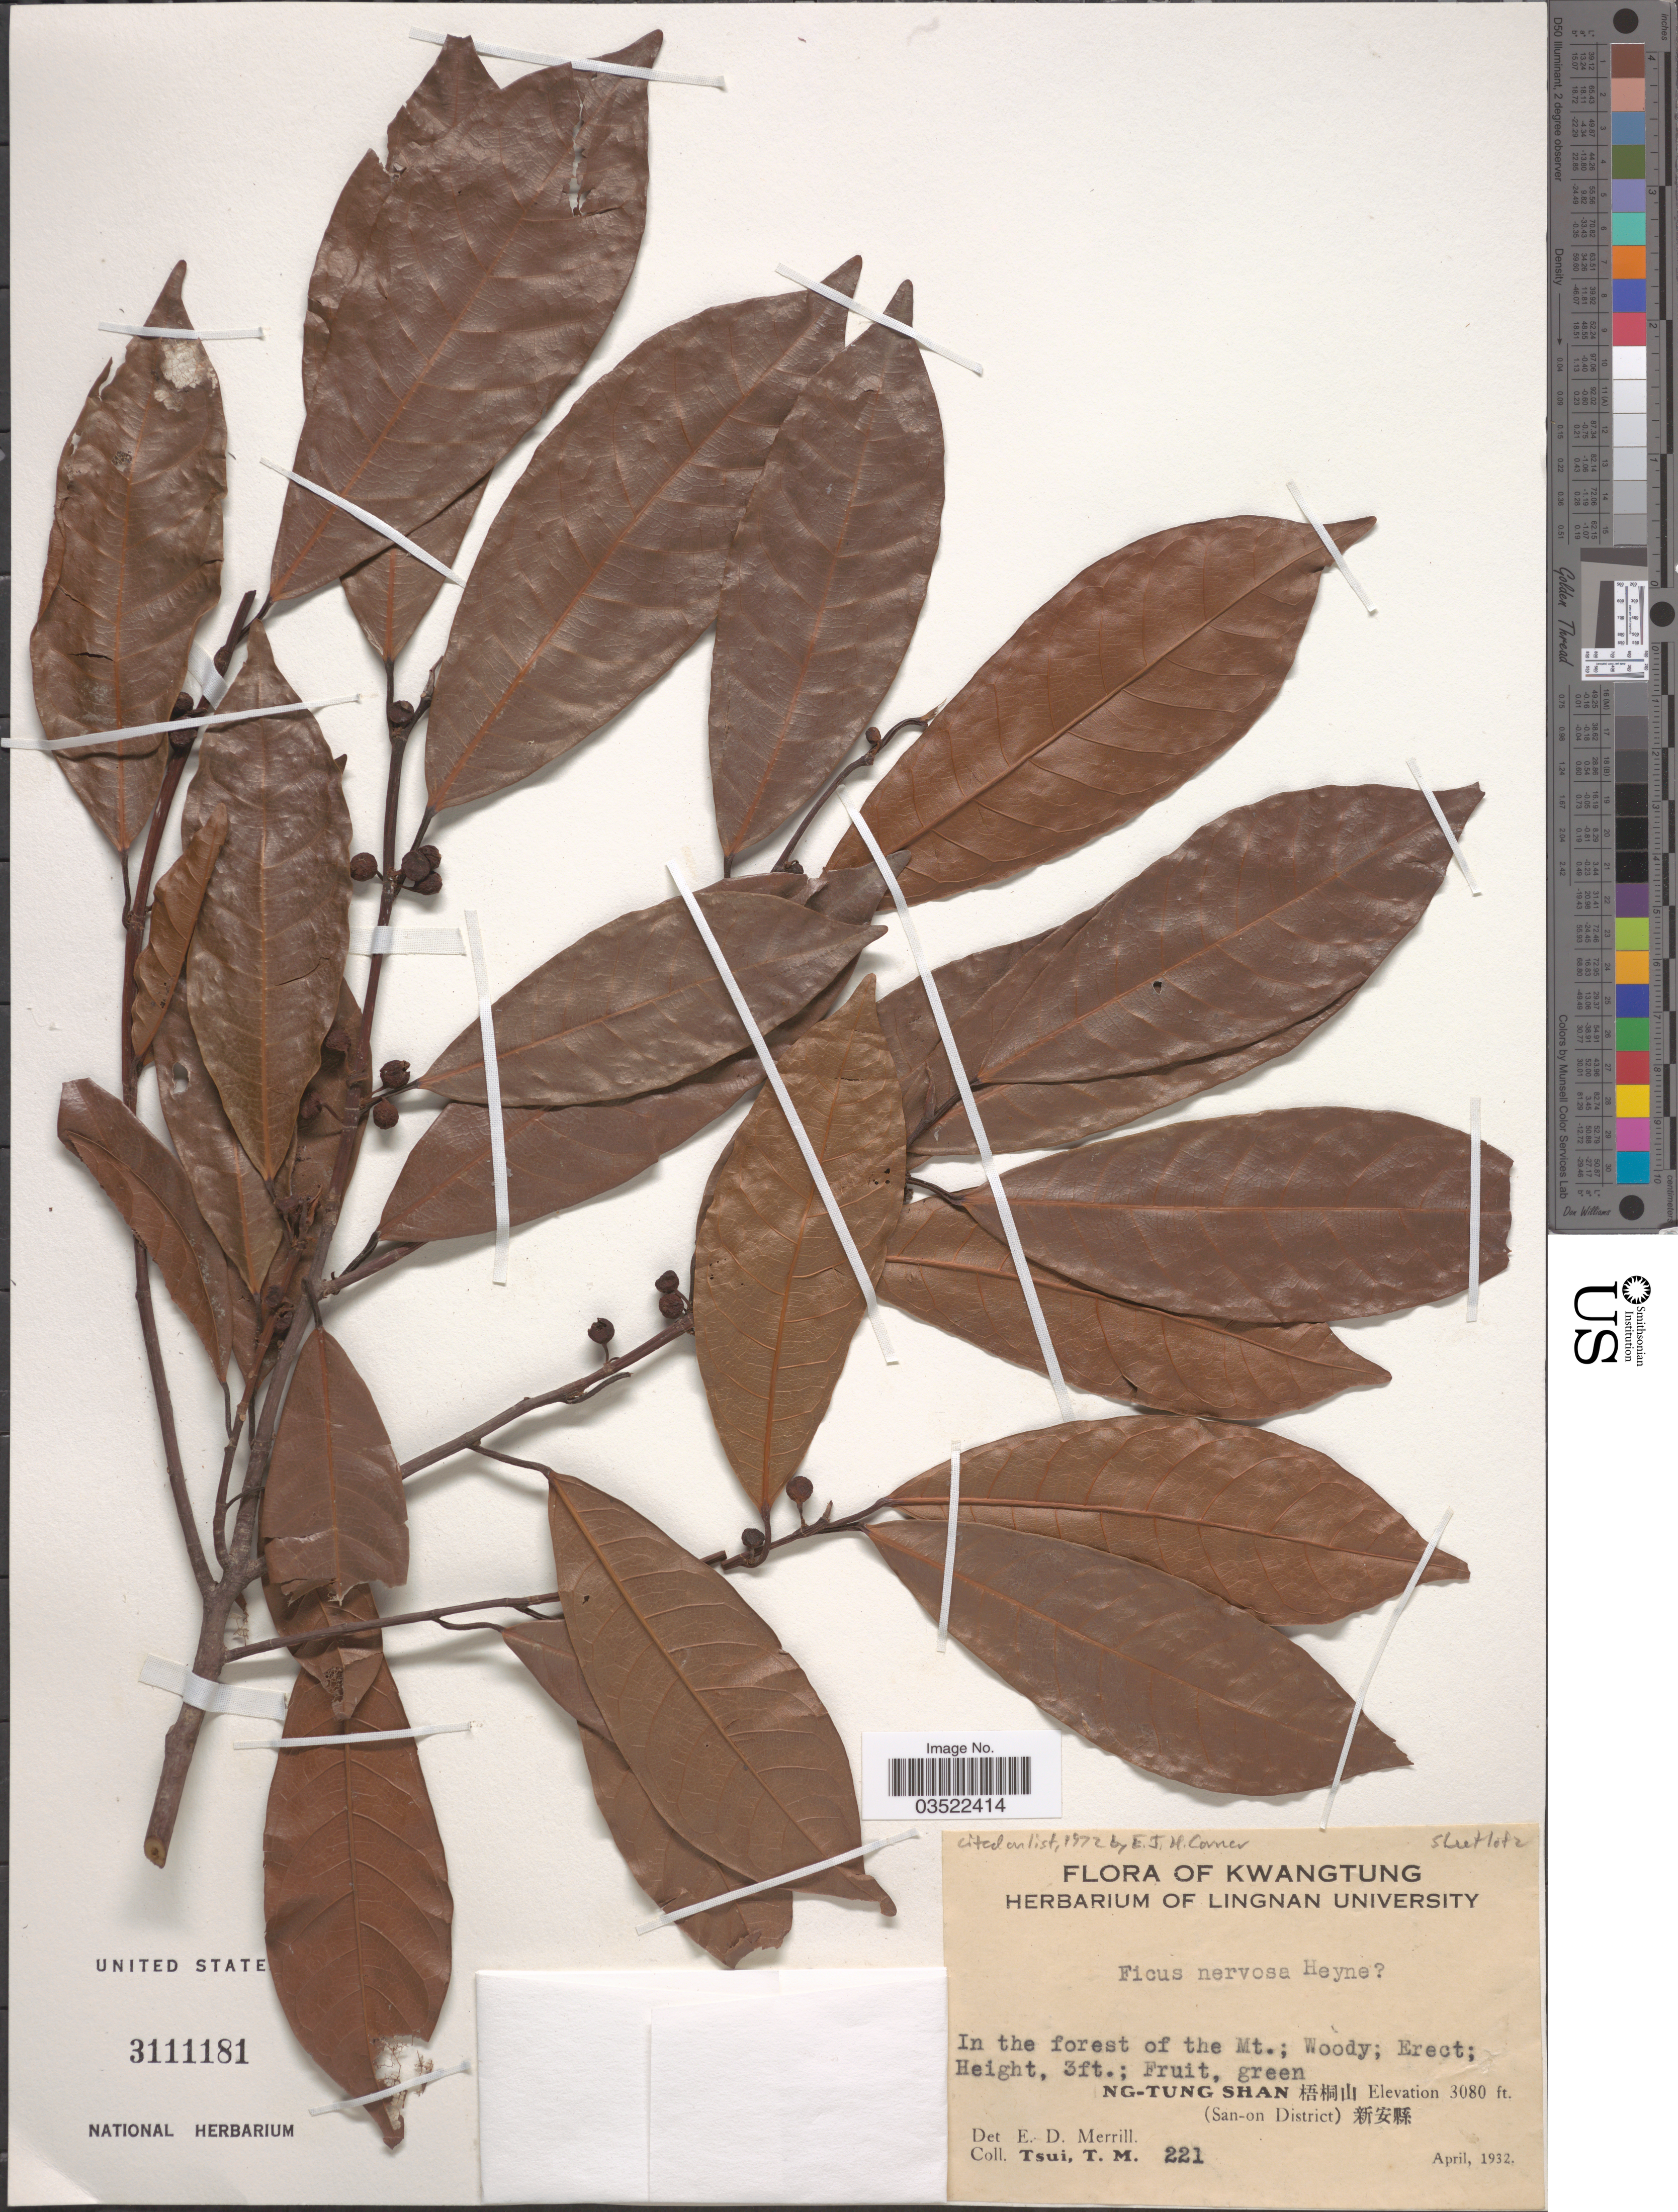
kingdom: Plantae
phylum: Tracheophyta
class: Magnoliopsida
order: Rosales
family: Moraceae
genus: Ficus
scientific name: Ficus nervosa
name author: B. Heyne & Roth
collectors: T. Tsui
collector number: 221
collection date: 1932-04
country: China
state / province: Guangdong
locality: Kwangtung. Ng-Tung Shan X (San-on District) X.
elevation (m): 939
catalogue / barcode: US 3111181